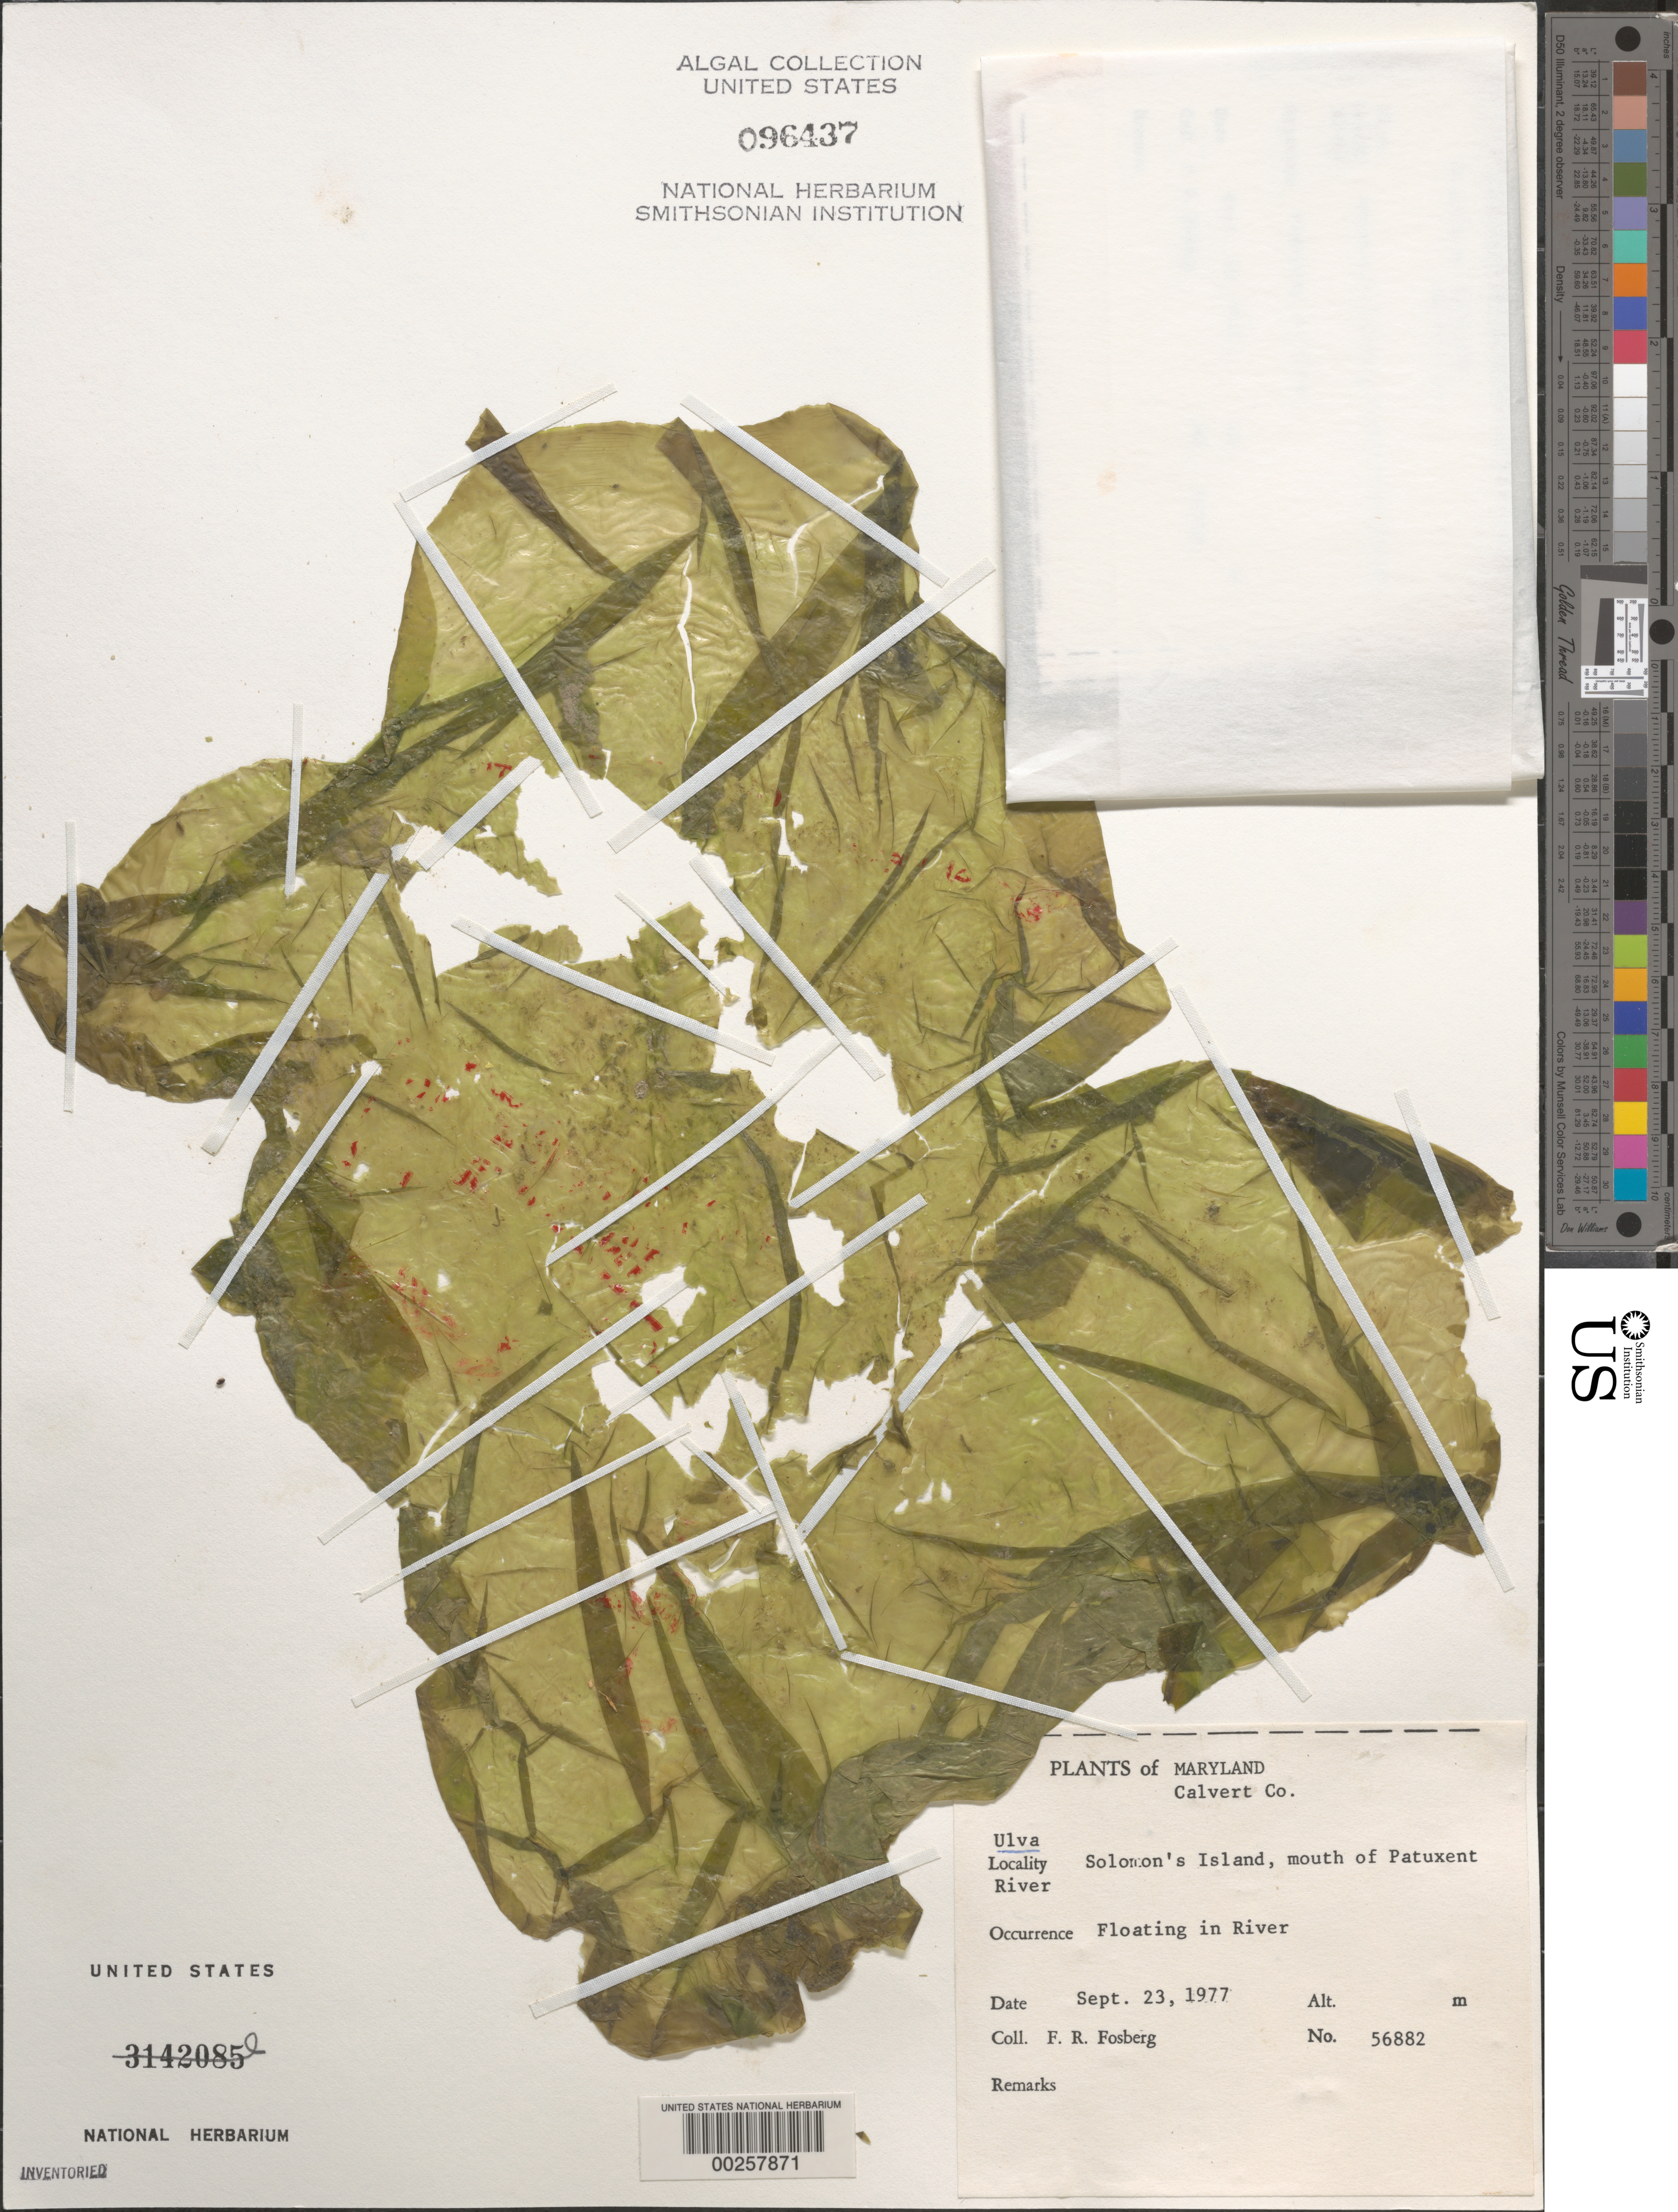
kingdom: Plantae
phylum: Chlorophyta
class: Ulvophyceae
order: Ulvales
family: Ulvaceae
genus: Ulva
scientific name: Ulva sp.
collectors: F. R. Fosberg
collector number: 56882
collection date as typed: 23 Sep 1977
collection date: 1977-09-23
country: United States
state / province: Maryland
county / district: Calvert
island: Solomons Island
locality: Patuxent River mouth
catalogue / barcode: US 96437